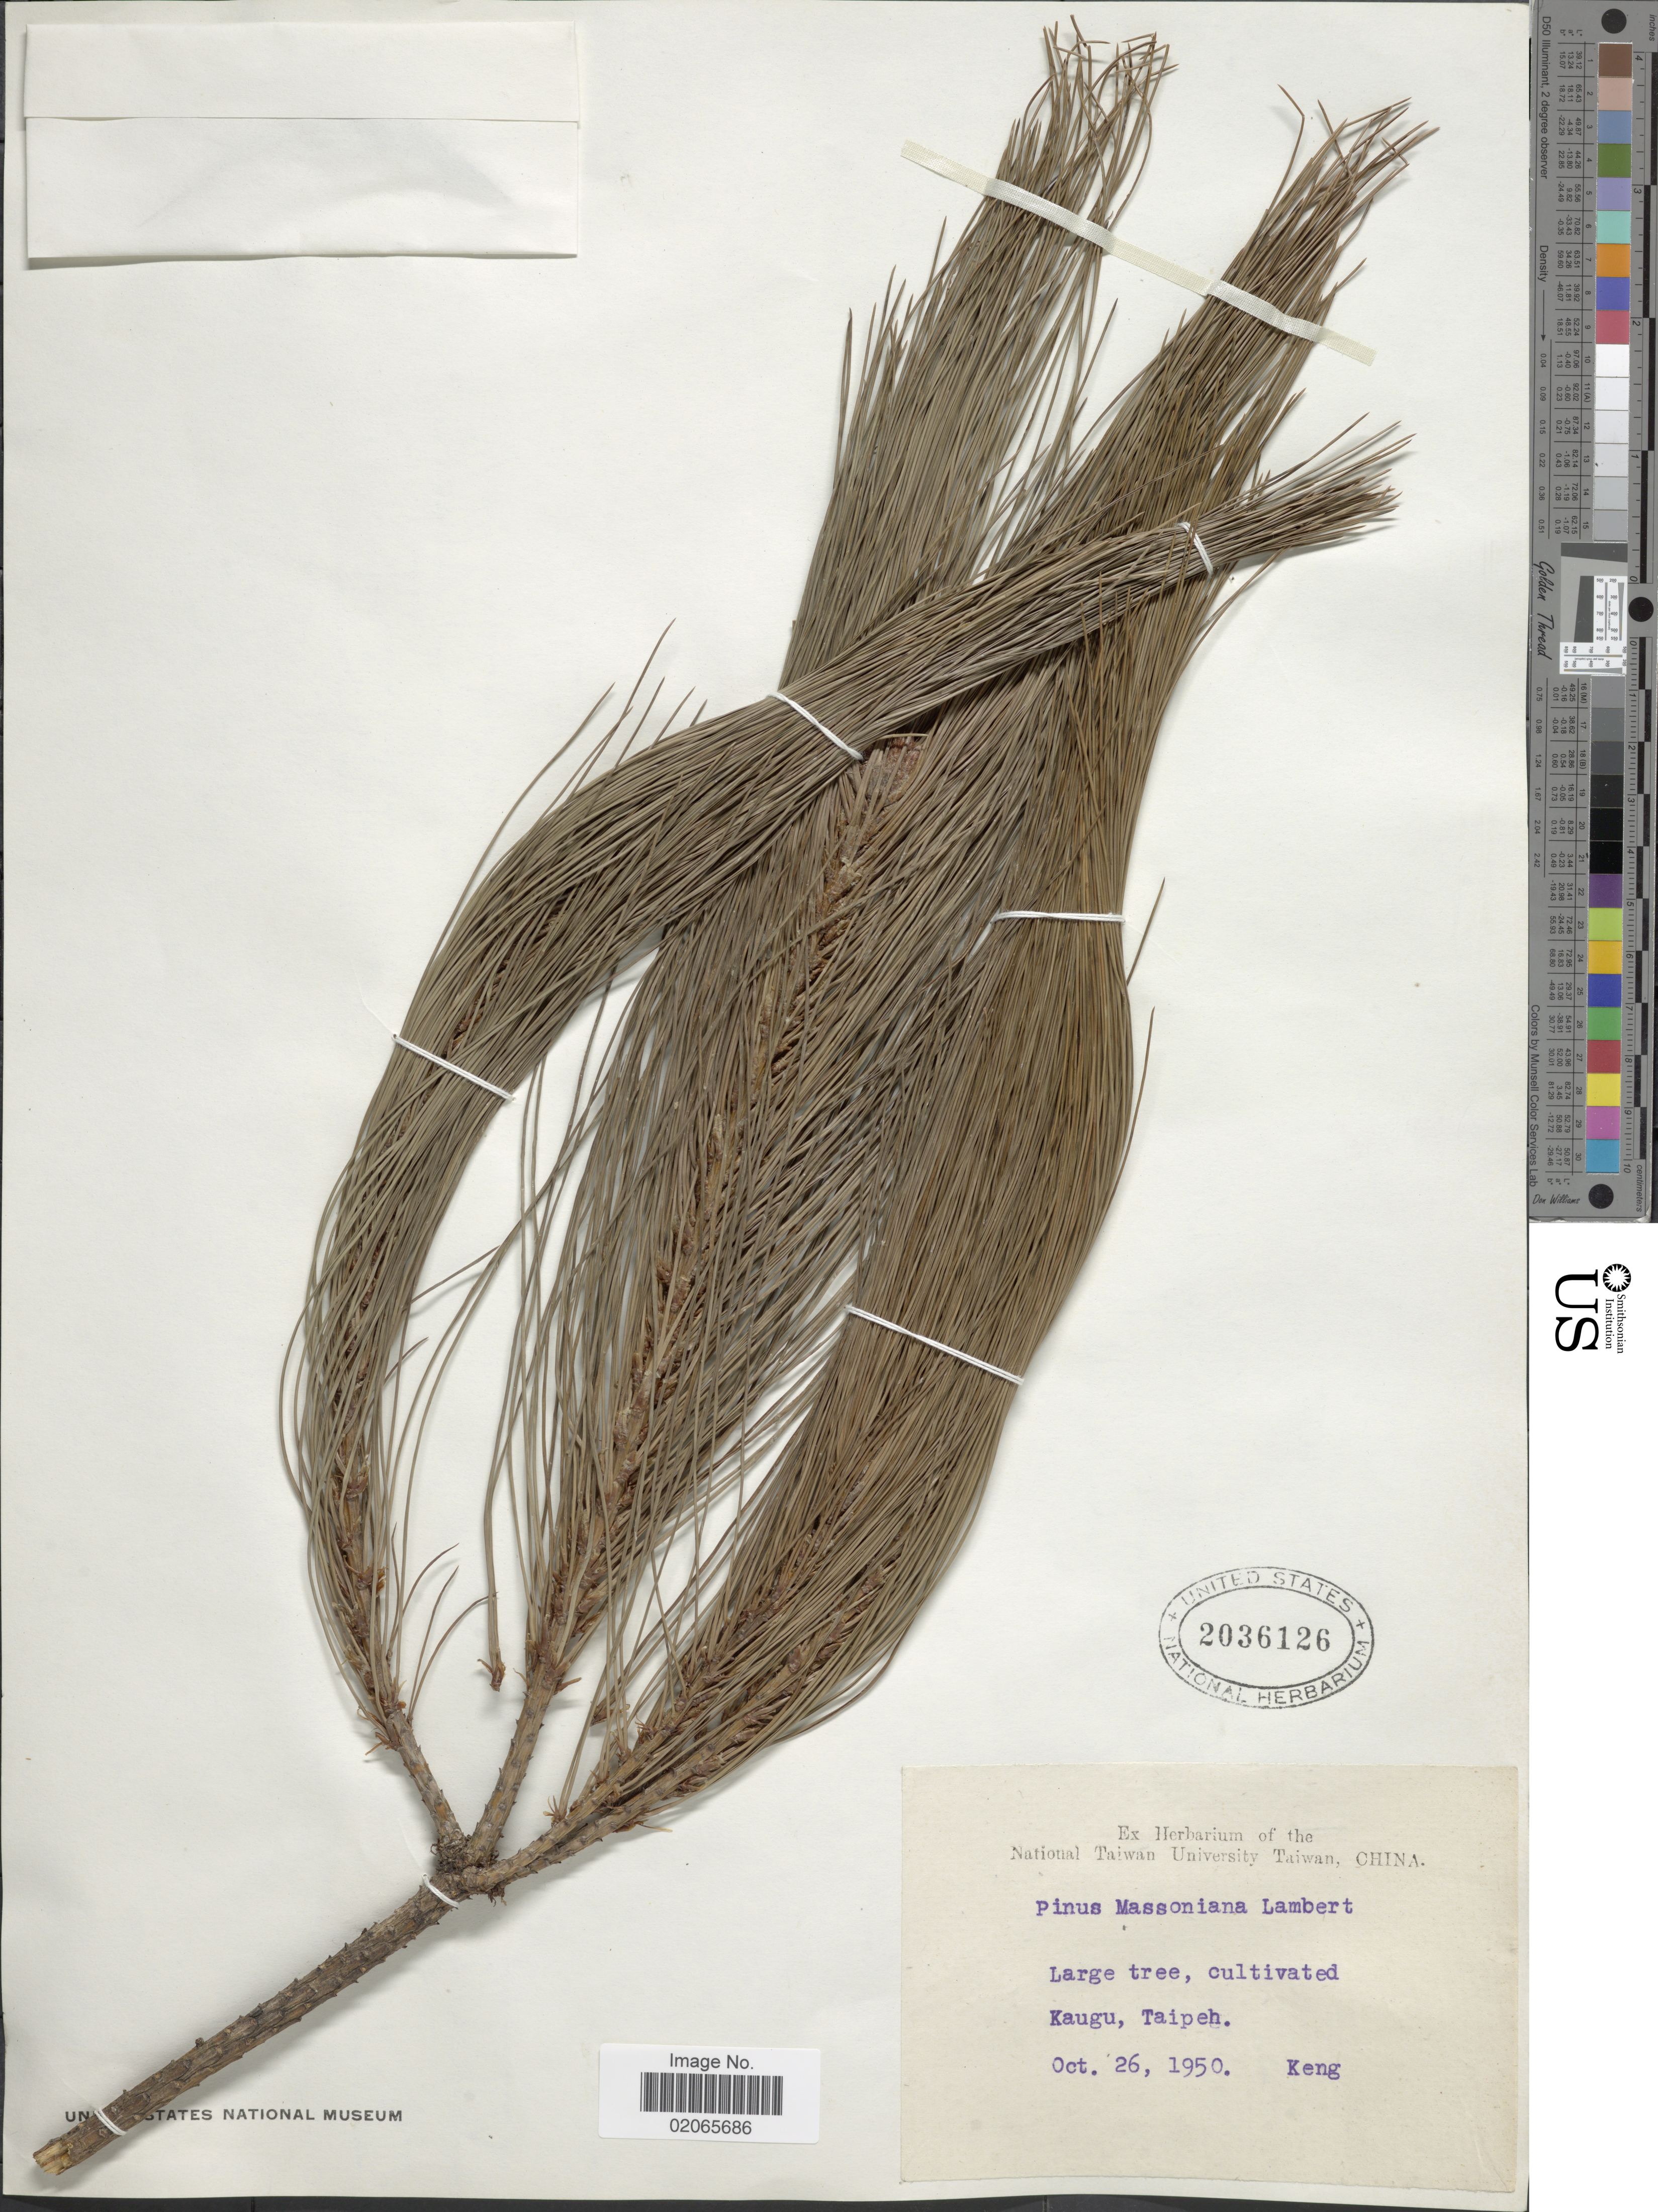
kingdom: Plantae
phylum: Tracheophyta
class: Pinopsida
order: Pinales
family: Pinaceae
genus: Pinus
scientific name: Pinus massoniana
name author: D. Don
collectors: -- Keng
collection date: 1950-10-26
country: Taiwan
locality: Kaugu, Taipeh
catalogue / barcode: US 2036126